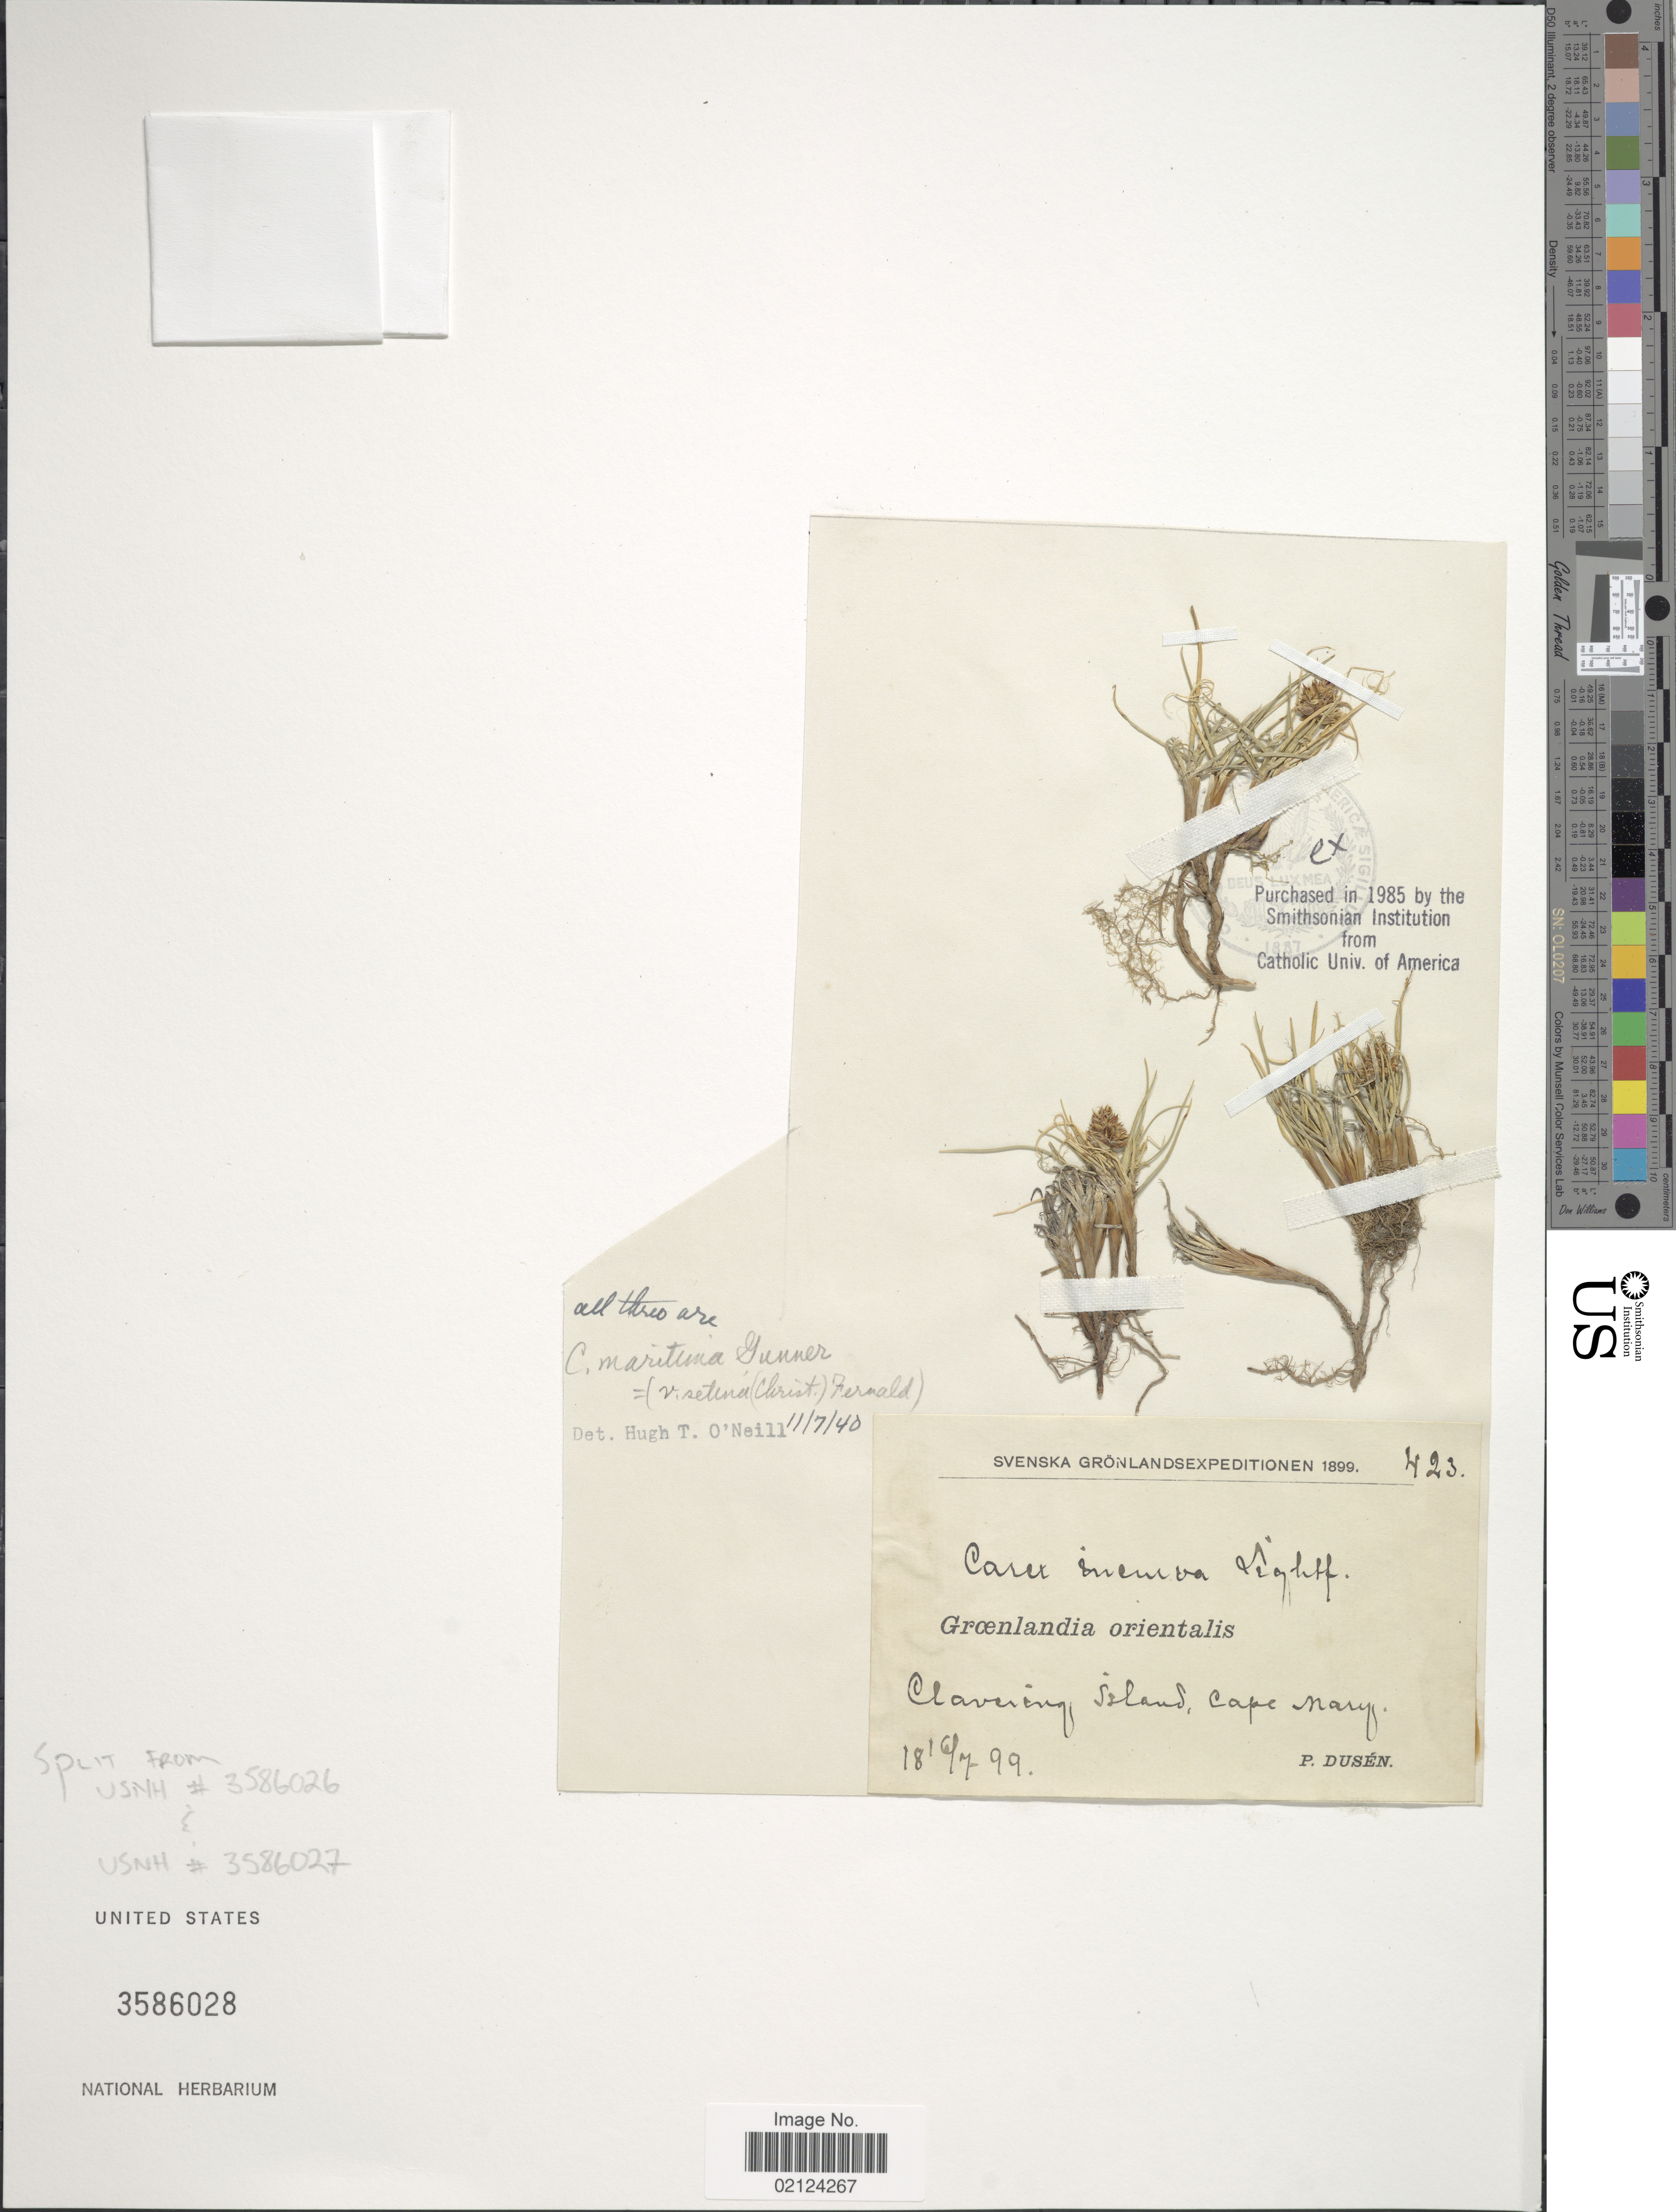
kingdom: Plantae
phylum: Tracheophyta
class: Liliopsida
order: Poales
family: Cyperaceae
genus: Carex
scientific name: Carex maritima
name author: Gunnerus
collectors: P. Dusén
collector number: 423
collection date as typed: Transcribed d/m/y: 18/7/99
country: Greenland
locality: Clavering Island, Cape Mary, Groenlandia Orientalis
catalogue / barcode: US 3586028